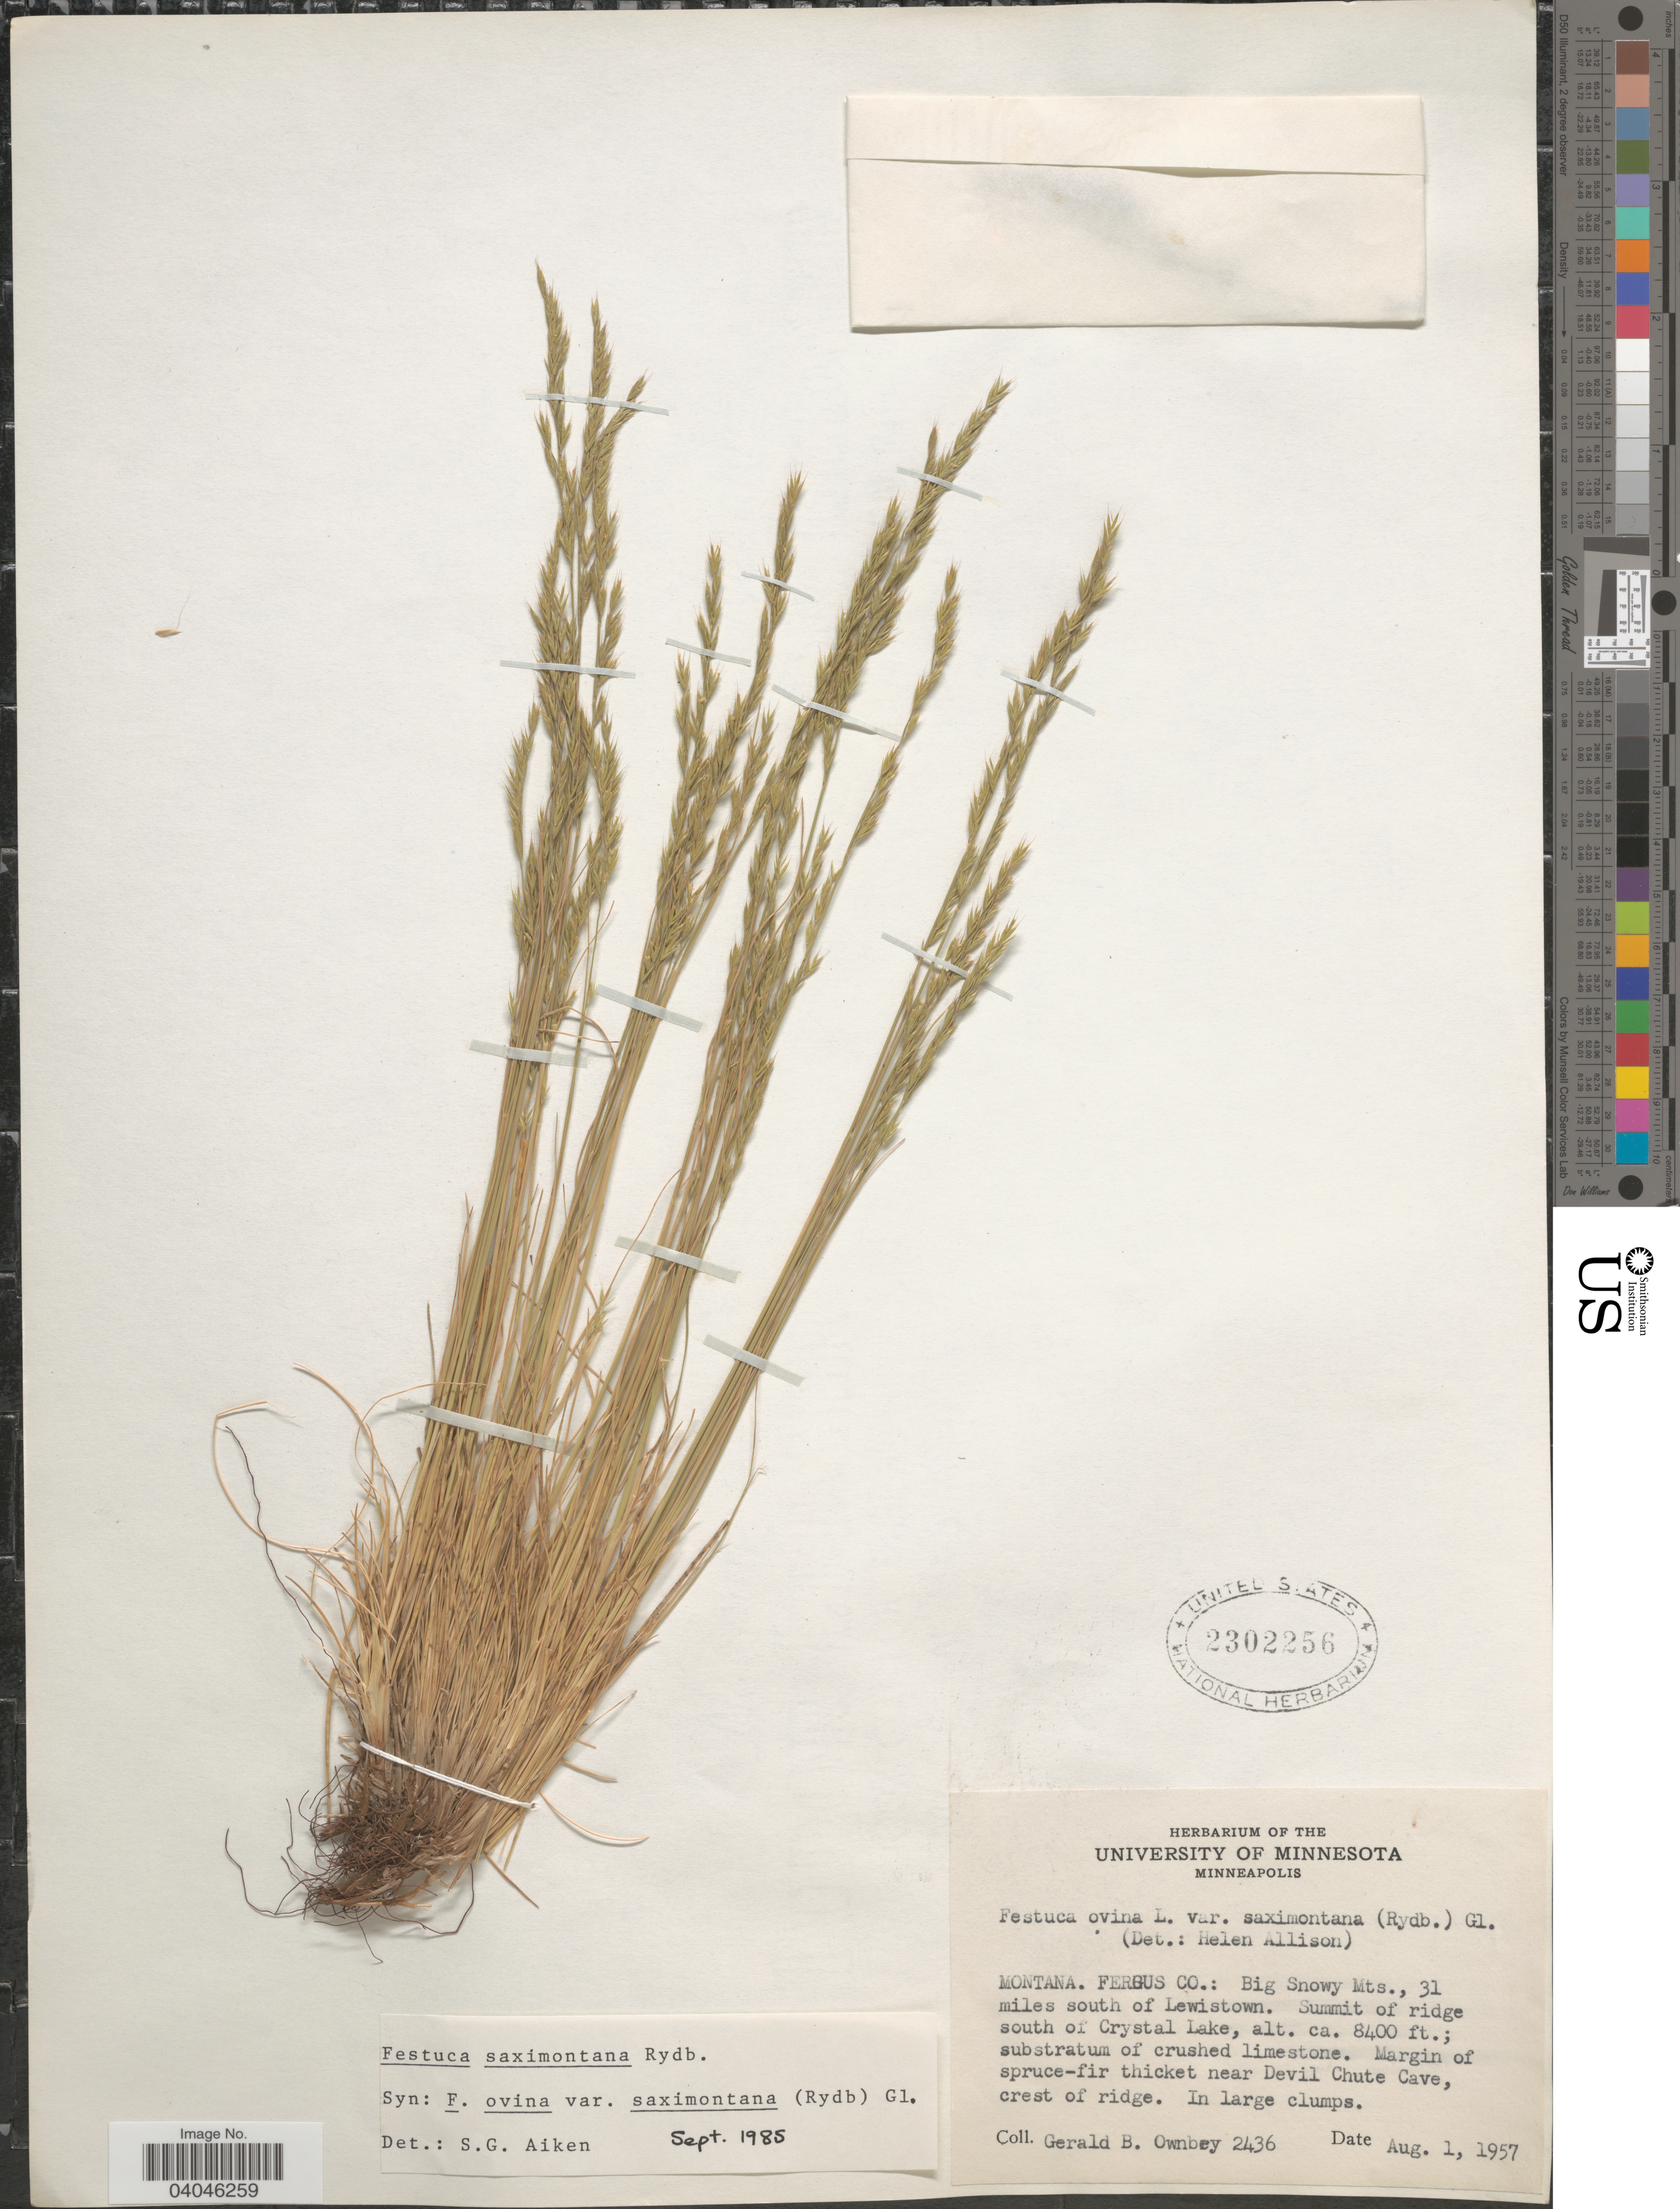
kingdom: Plantae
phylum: Tracheophyta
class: Liliopsida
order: Poales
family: Poaceae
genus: Festuca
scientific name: Festuca saximontana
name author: Rydb.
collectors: G. B. Ownbey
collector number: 2436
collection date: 1957-08-01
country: United States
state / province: Montana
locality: Fergus Co.: Big Snowy Mts., 31 miles south of Lewiston. Summit of ridge south of Crystal Lake. Thicket near Devil Chute Cave, crest of ridge.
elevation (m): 2560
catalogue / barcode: US 2302256